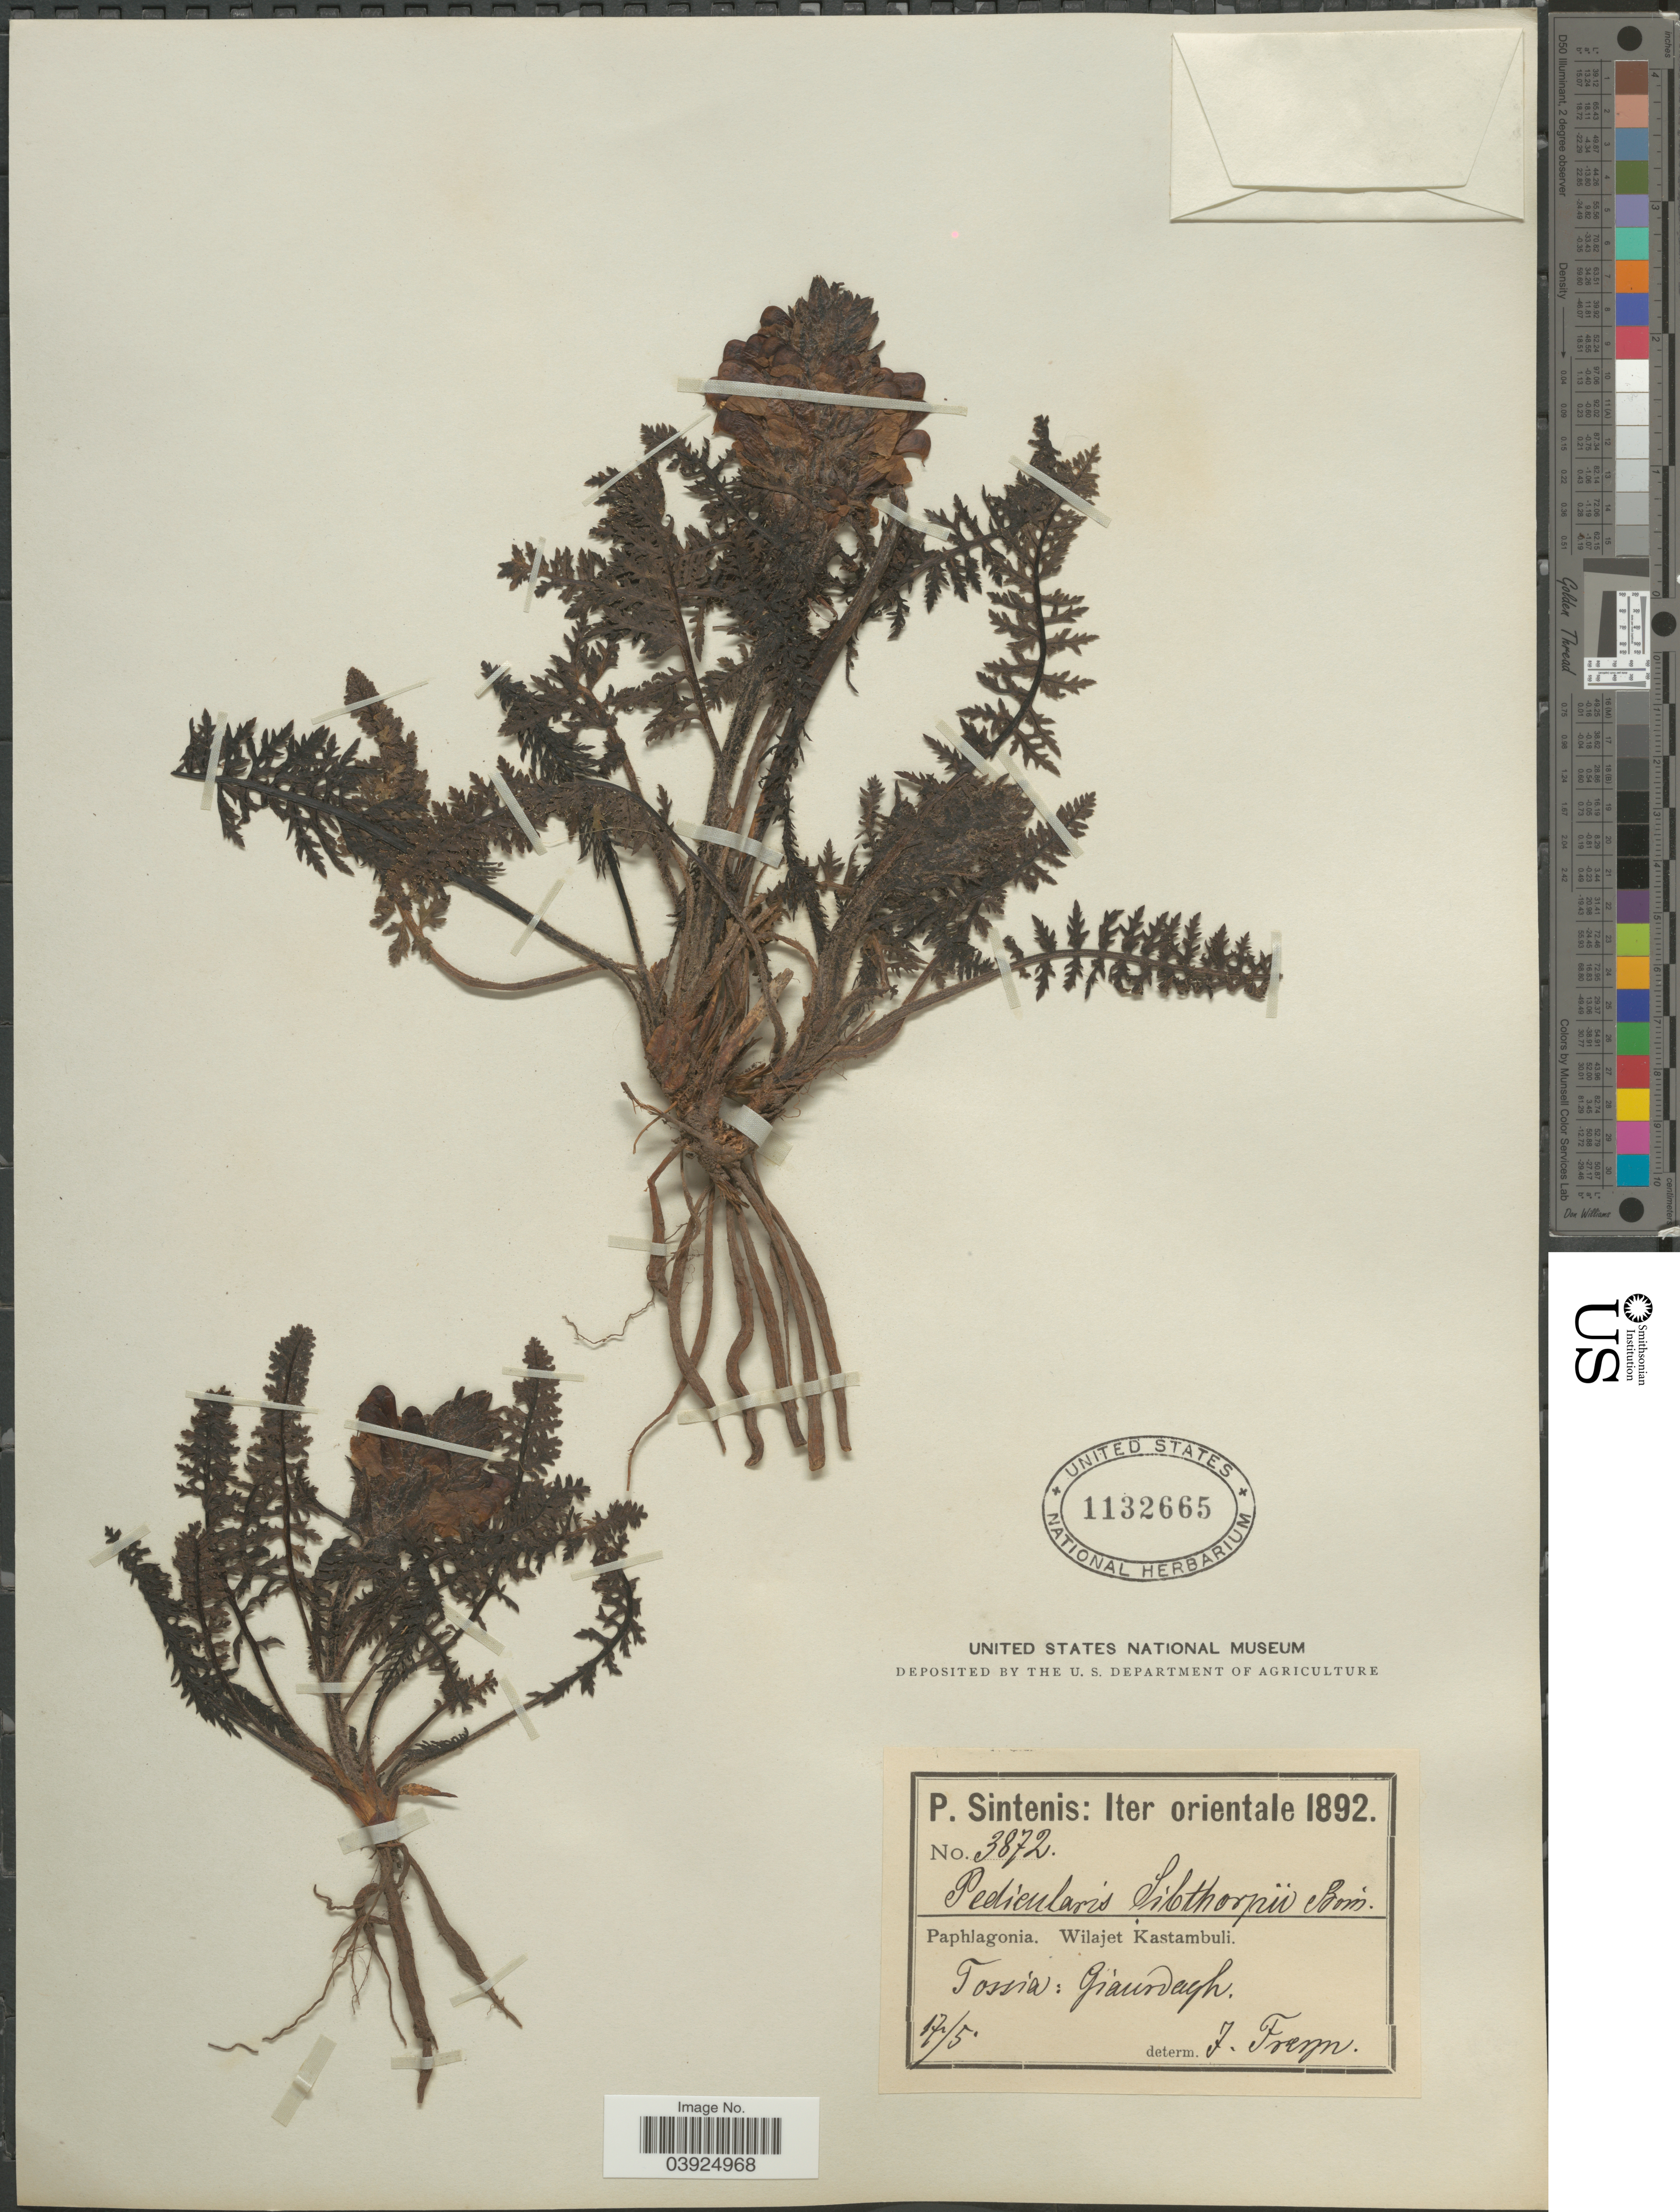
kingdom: Plantae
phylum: Tracheophyta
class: Magnoliopsida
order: Lamiales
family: Orobanchaceae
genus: Pedicularis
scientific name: Pedicularis sibthorpii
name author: Boiss.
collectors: P. Sintenis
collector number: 3872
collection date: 1892-05-17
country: Turkey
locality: Paphlagonia. Wilajet Kastambuli. Tossia: Giaur Dagh.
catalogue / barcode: US 1132665